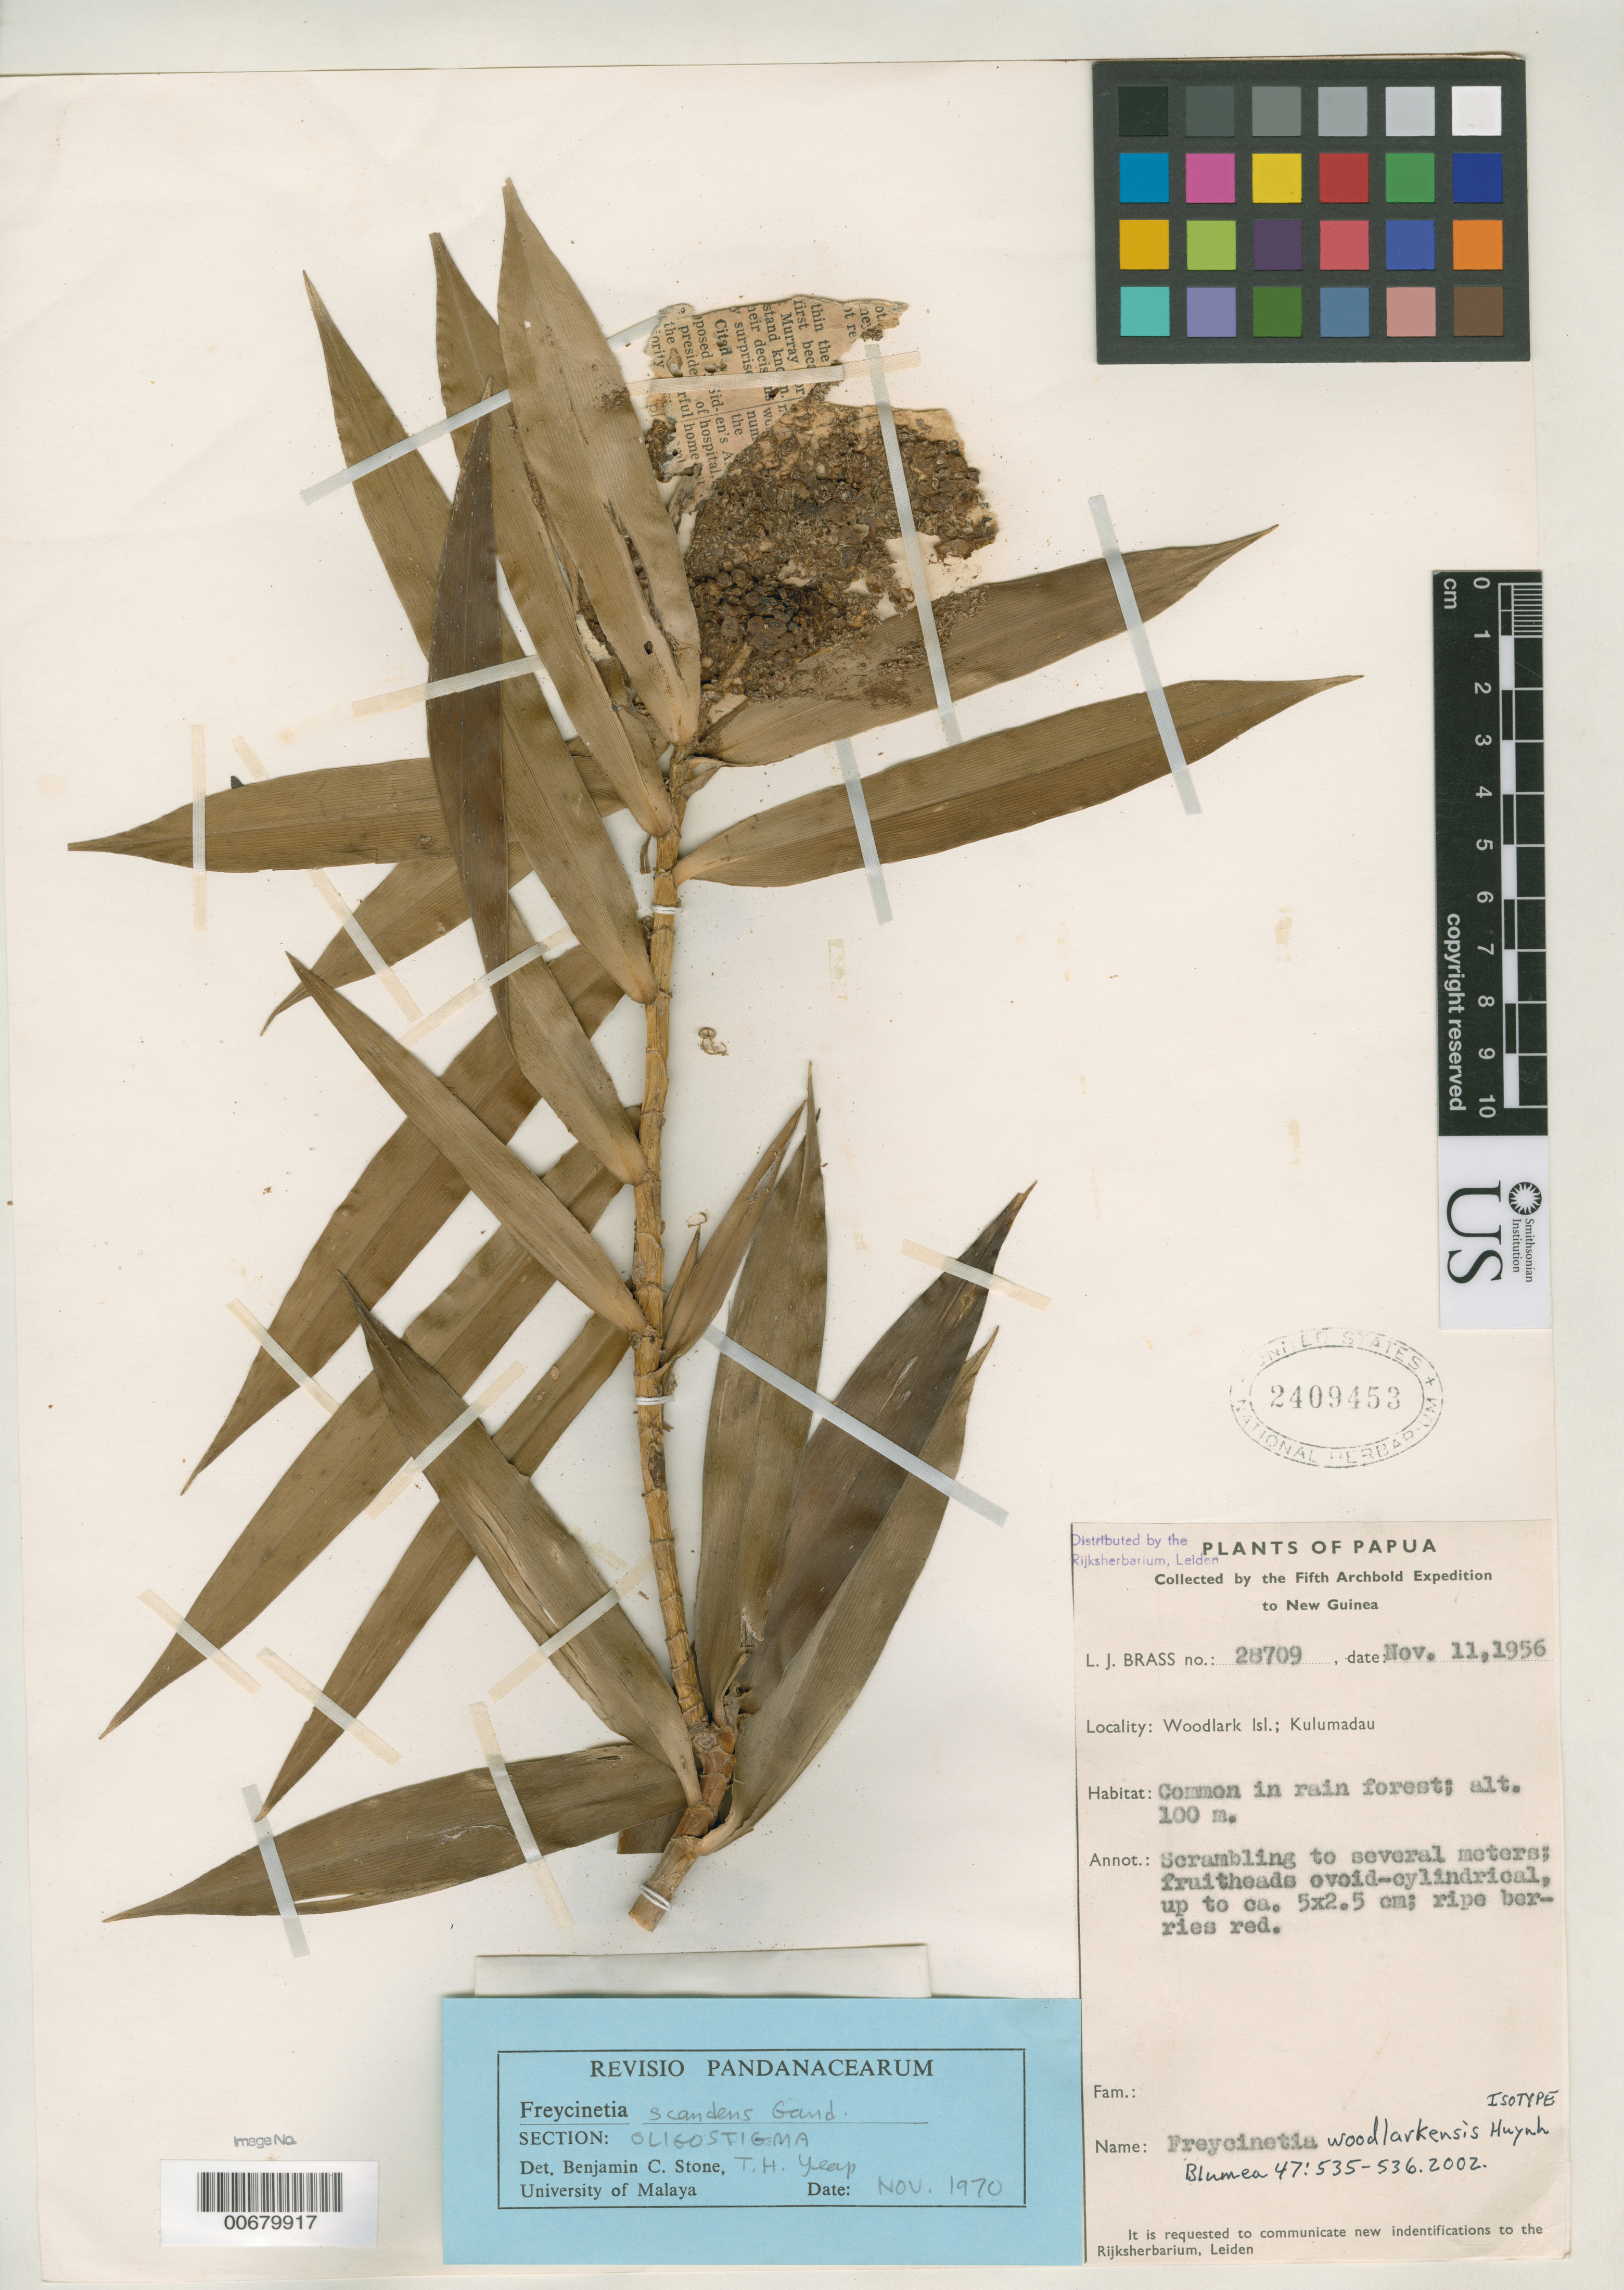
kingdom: Plantae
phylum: Tracheophyta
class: Liliopsida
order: Pandanales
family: Pandanaceae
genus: Freycinetia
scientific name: Freycinetia woodlarkensis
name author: Huynh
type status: Isotype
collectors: L. J. Brass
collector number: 28709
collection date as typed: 11 Nov 1956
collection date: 1956-11-11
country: Papua New Guinea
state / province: Milne Bay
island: Muyua [Woodlark]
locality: Woodlark Island, Kulumadau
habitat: Common in rain forest.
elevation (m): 1000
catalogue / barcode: US 2409453